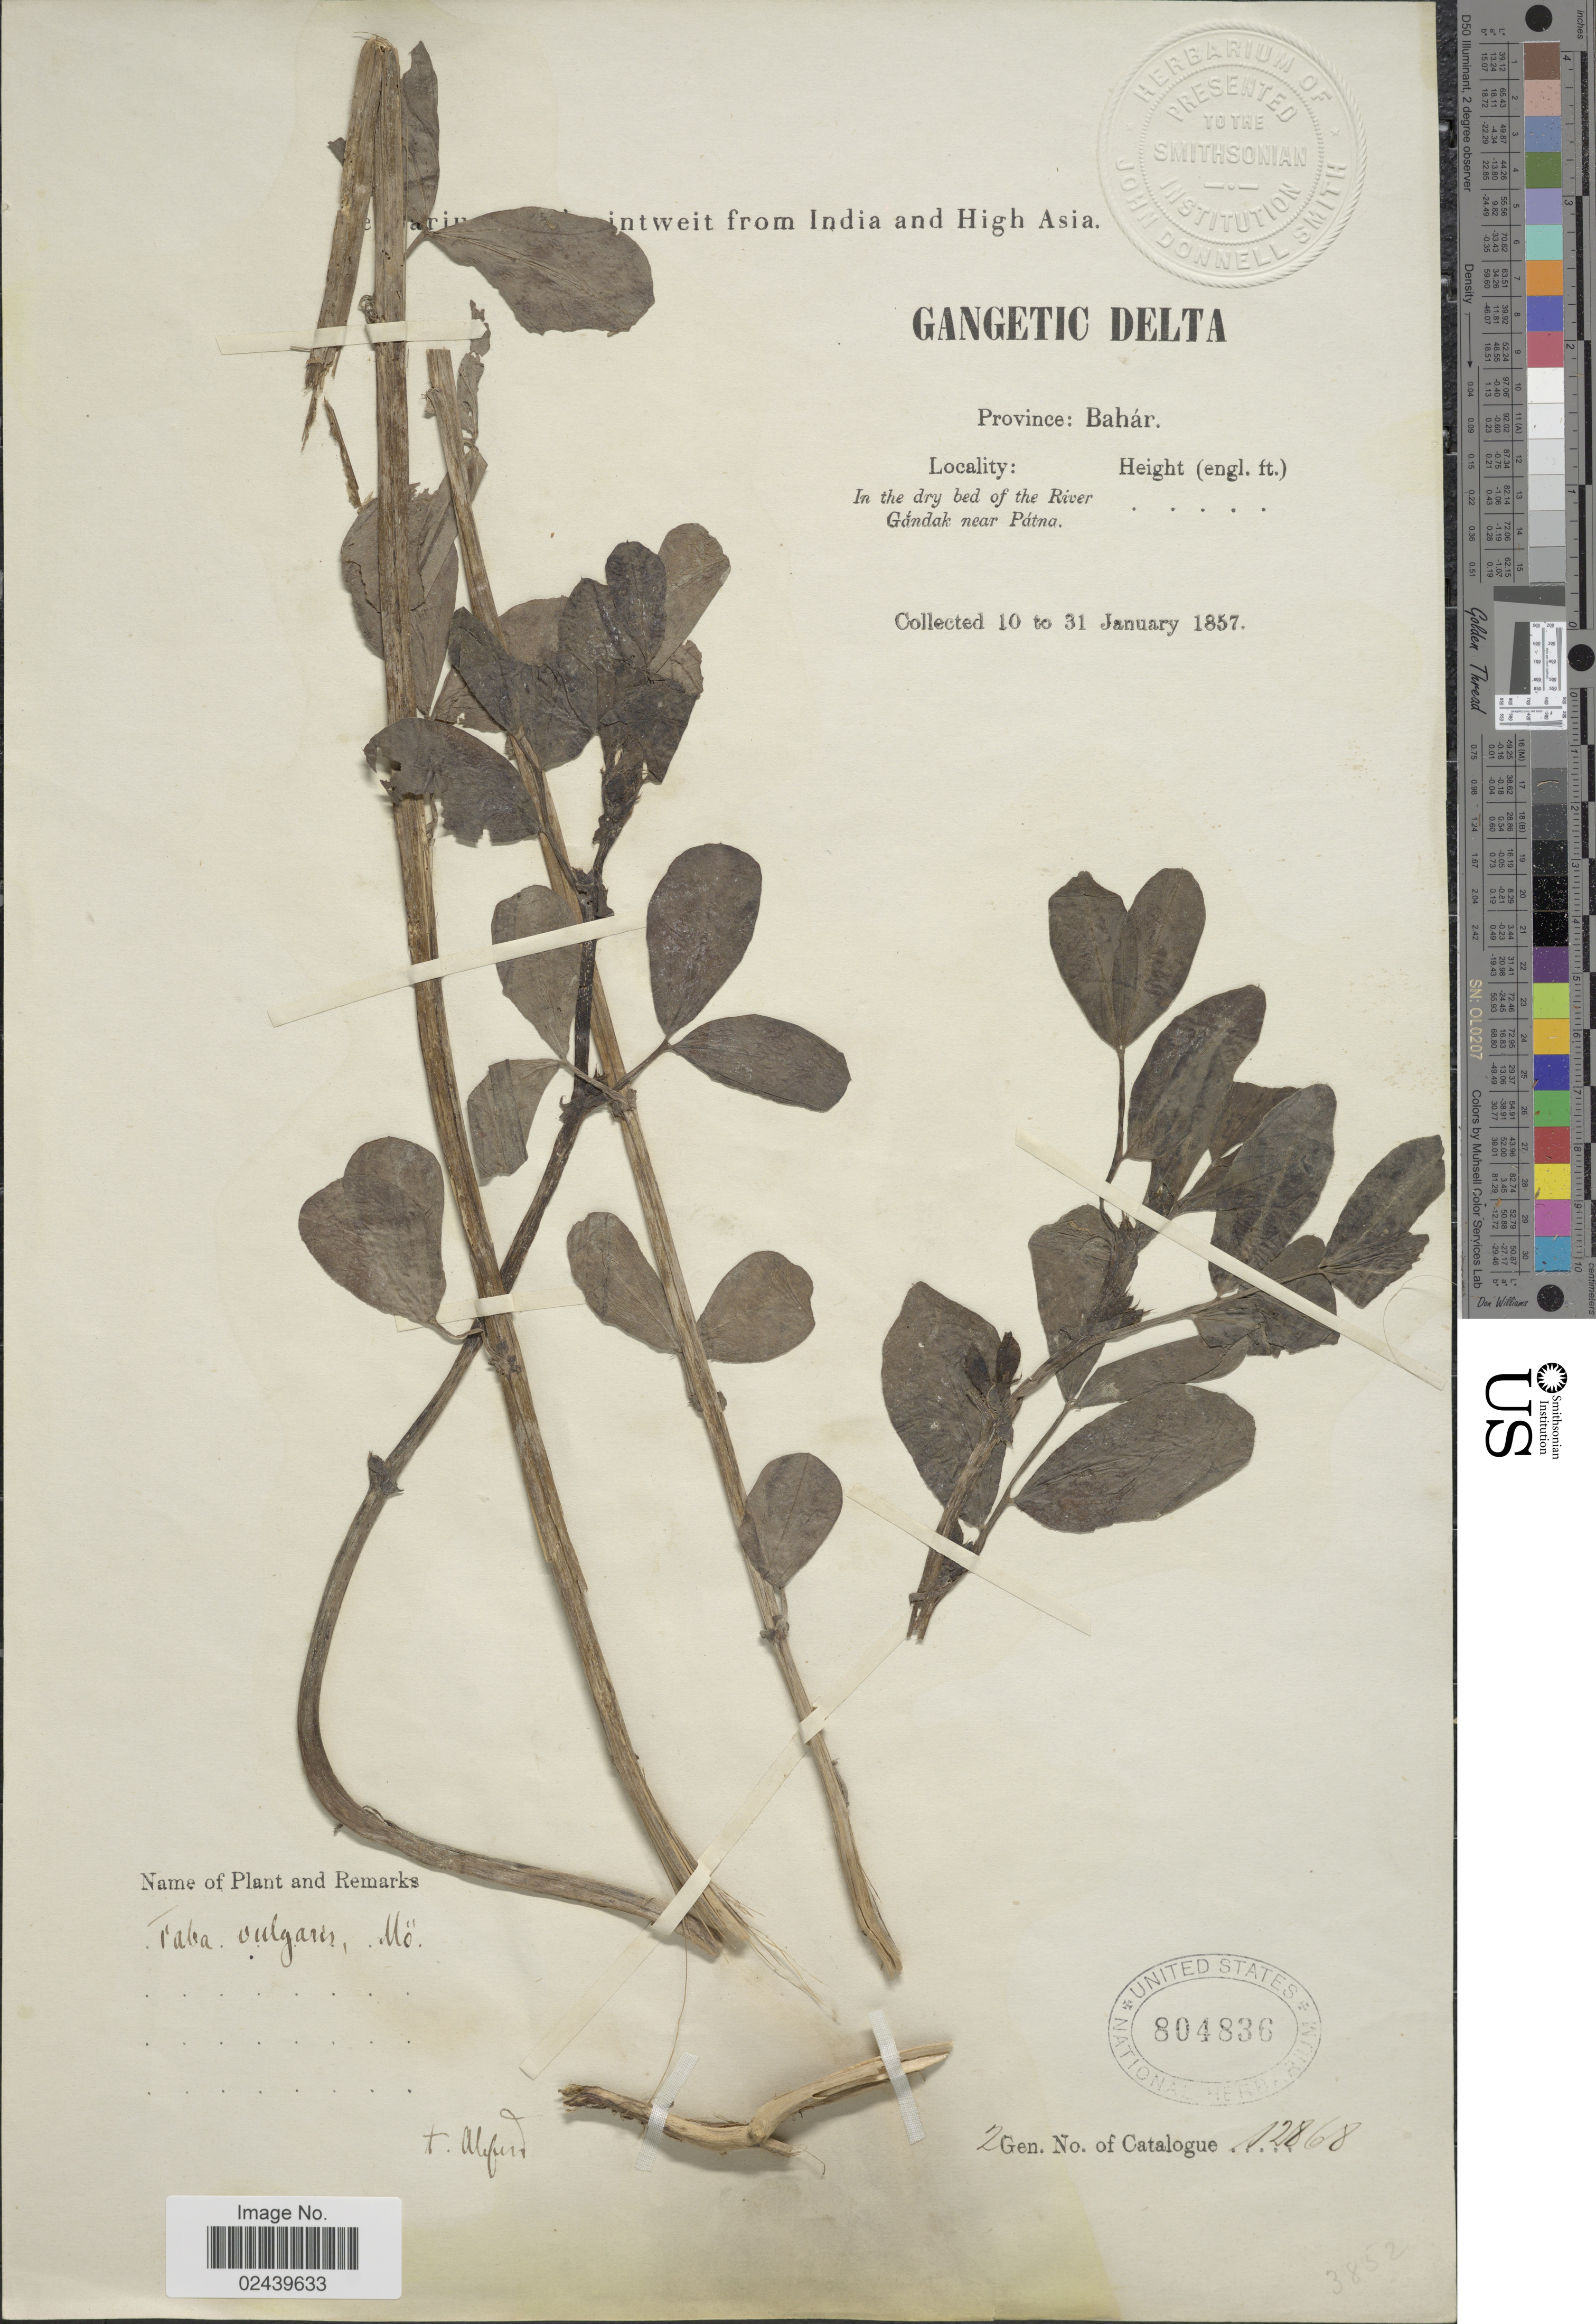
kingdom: Plantae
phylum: Tracheophyta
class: Magnoliopsida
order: Fabales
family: Fabaceae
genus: Vicia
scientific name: Vicia faba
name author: L.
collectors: H. A. von Schlagintweit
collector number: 12868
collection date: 1857-01-10/1857-01-31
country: India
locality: Gangetic Delta. Province: Bahár. In the dry bed of the River Gandak near Pátna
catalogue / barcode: US 804836